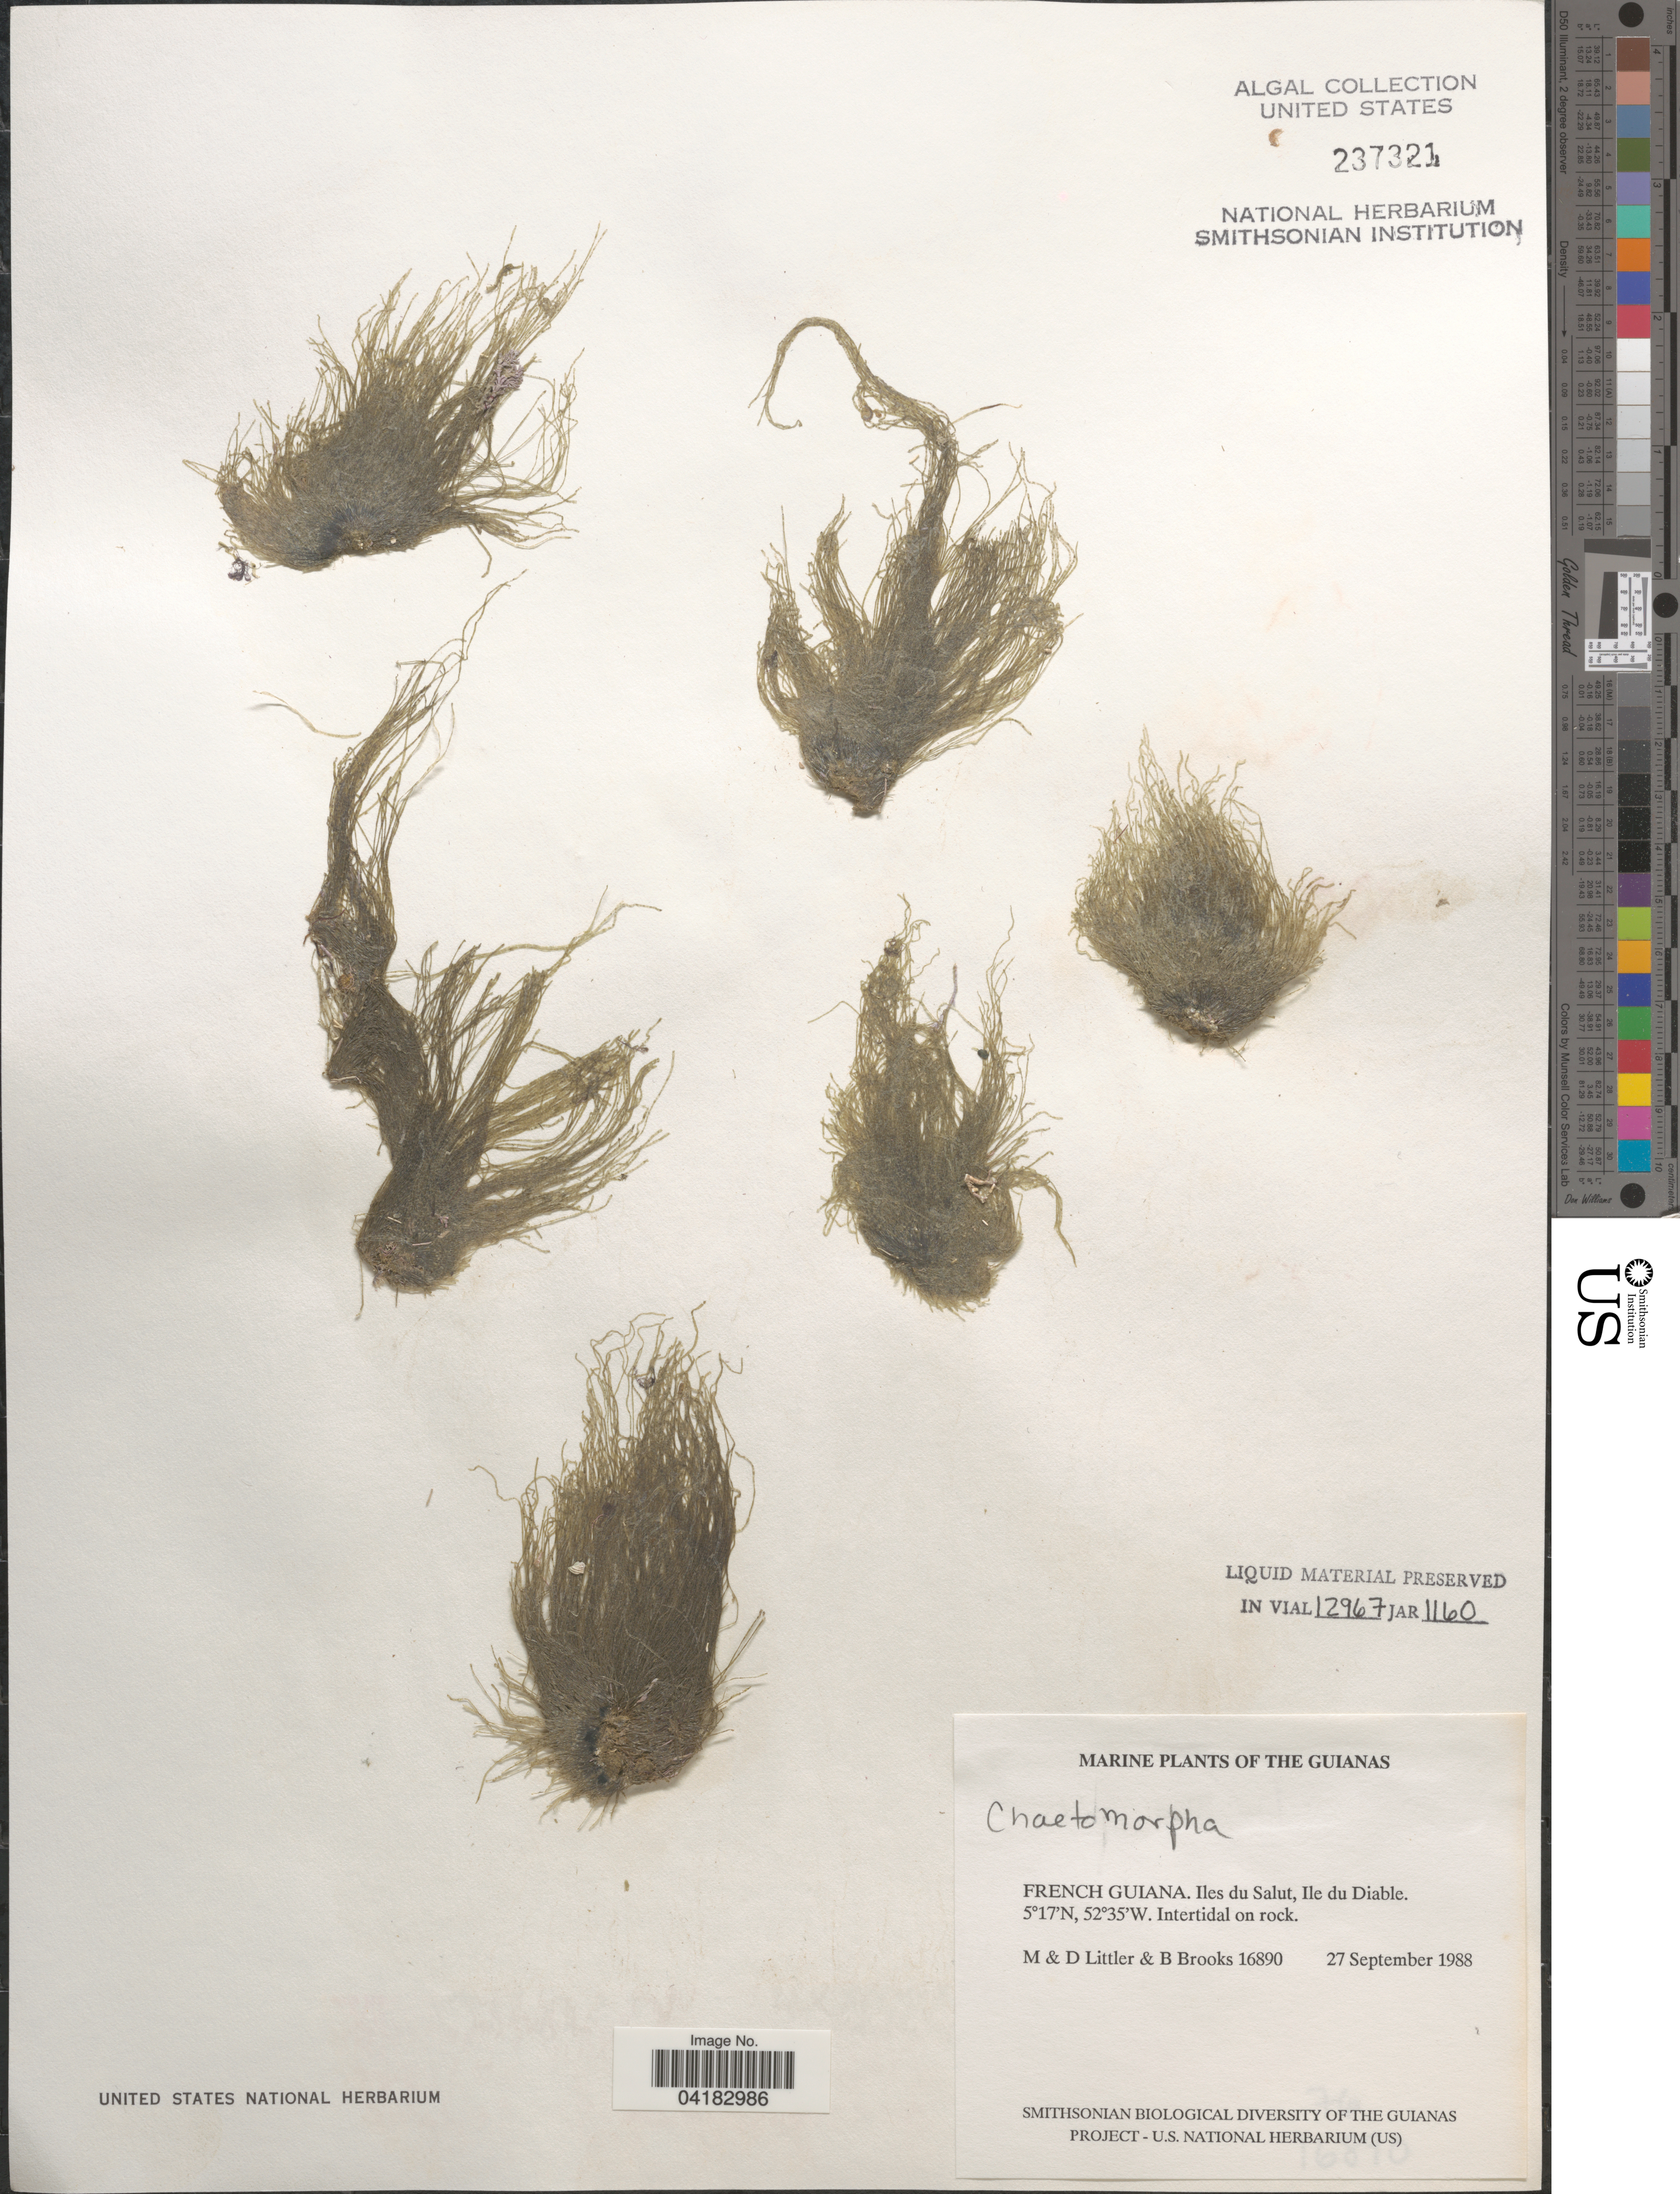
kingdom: Plantae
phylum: Chlorophyta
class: Ulvophyceae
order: Cladophorales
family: Cladophoraceae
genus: Chaetomorpha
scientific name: Chaetomorpha sp.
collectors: M. Littler, D. S. Littler & B. Brooks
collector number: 16890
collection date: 1988-09-27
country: French Guiana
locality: The Guianas. Iles du Salut, Ile du Diable.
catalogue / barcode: US 237321